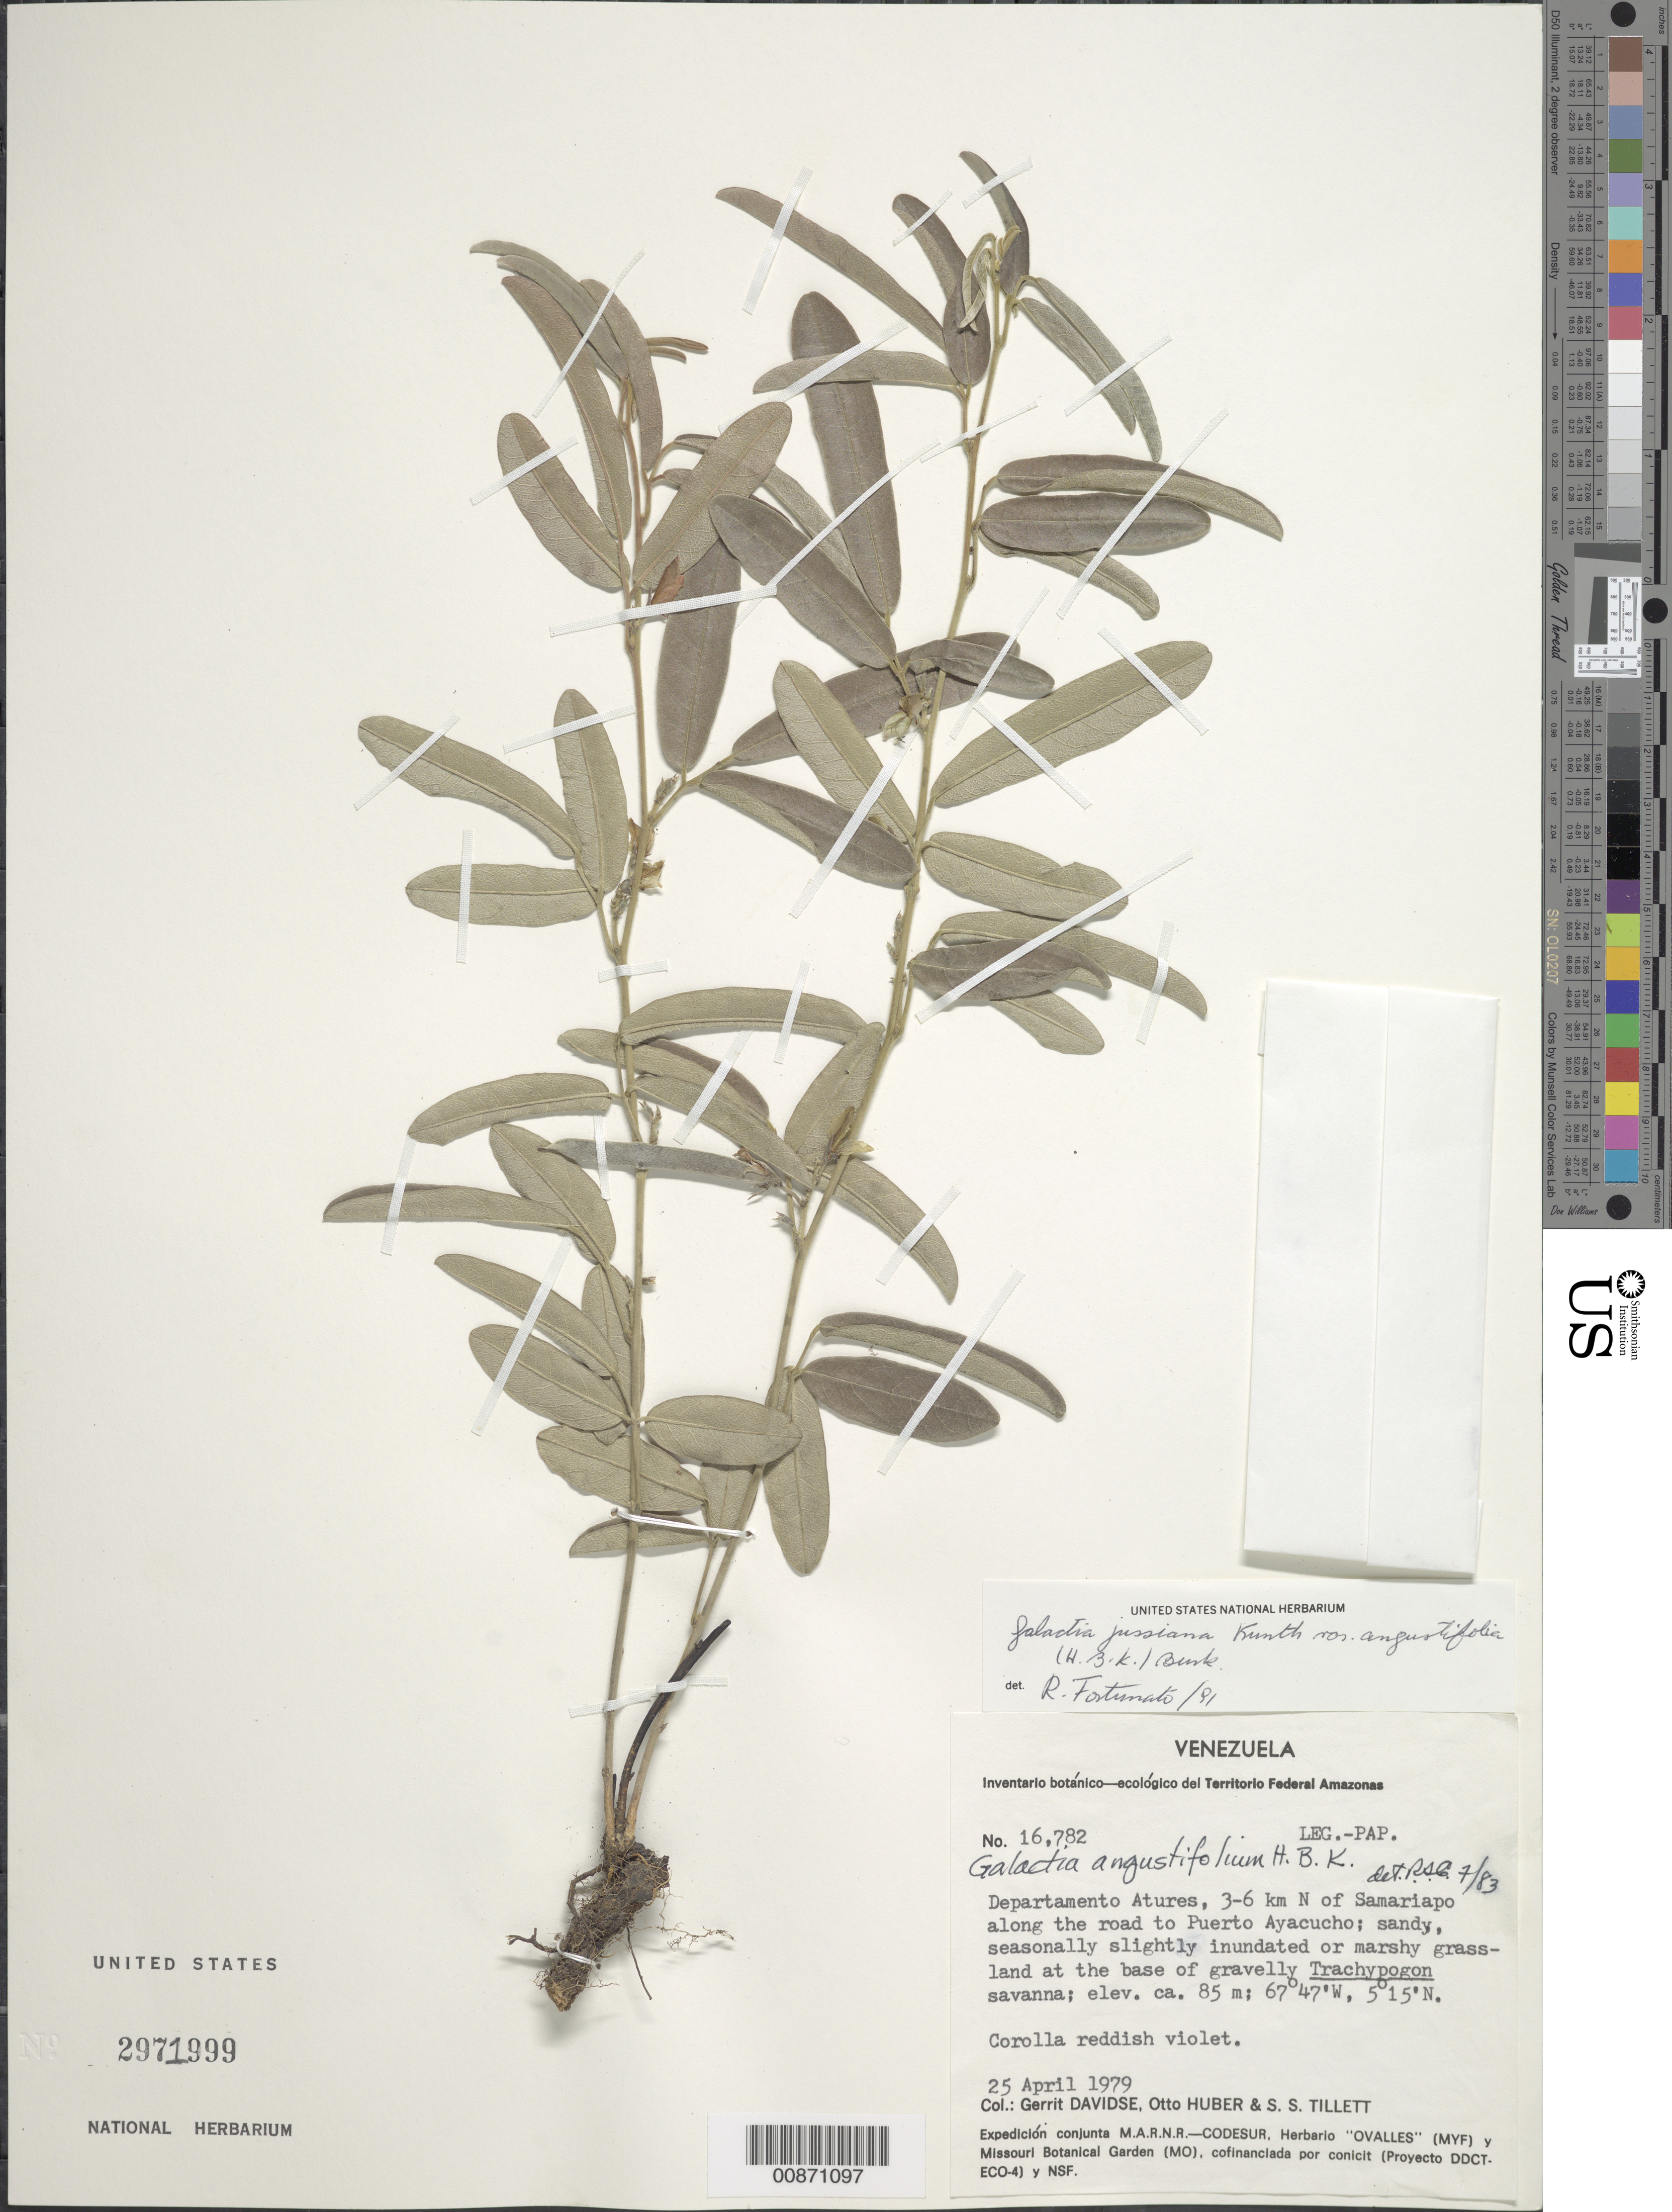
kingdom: Plantae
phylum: Tracheophyta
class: Magnoliopsida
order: Fabales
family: Fabaceae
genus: Galactia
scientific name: Galactia jussiaeana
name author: Kunth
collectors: G. Davidse, O. Huber & S. S. Tillett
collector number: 16782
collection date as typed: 25-Apr-79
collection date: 1979-04-25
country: Venezuela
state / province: Amazonas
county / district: Atures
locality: Samariapo, 3-6 km N of toward Puerto Ayacucho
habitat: Sandy, seasonally slightly inundated or marshy grassland at base of gravelly Trachypogon savanna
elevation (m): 85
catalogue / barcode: US 2971999